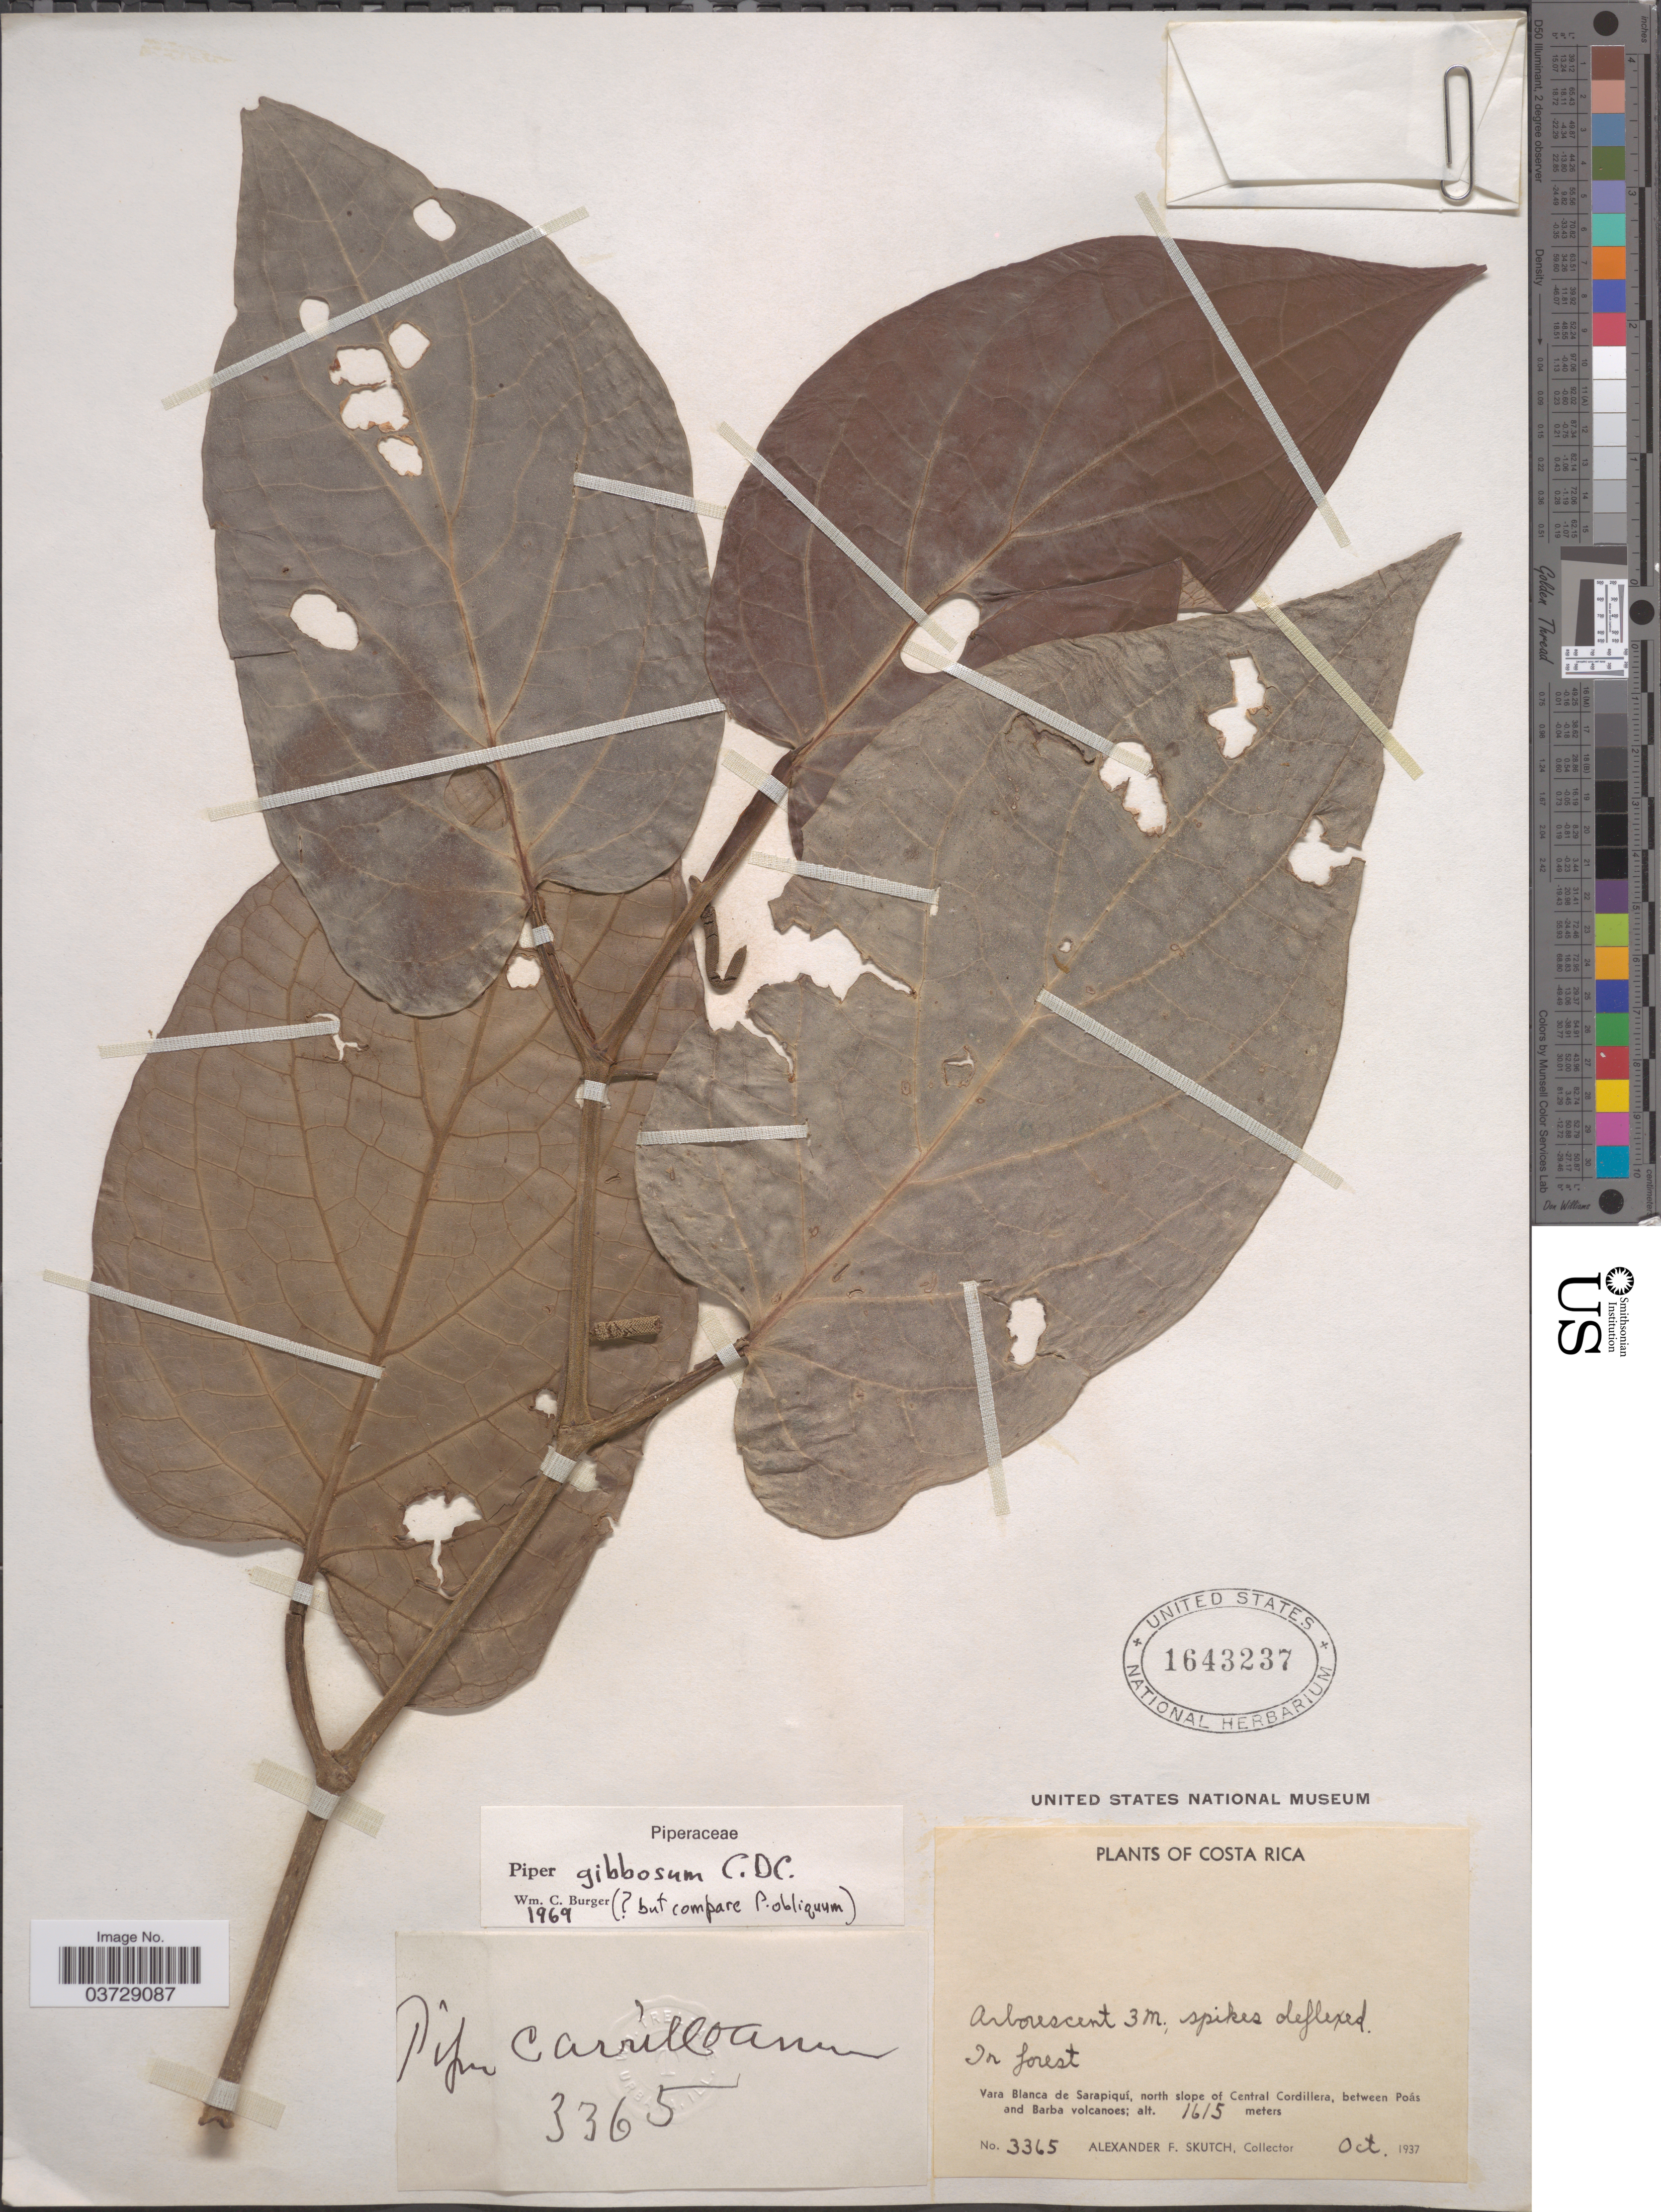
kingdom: Plantae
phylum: Tracheophyta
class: Magnoliopsida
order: Piperales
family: Piperaceae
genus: Piper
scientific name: Piper gibbosum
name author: C. DC.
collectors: A. F. Skutch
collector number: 3365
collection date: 1937-10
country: Costa Rica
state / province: Heredia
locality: Vara Blanca de Sarapiquí, north slope of Central Cordillera, between Poás and Barba volcanoes.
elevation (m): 1615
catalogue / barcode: US 1643237